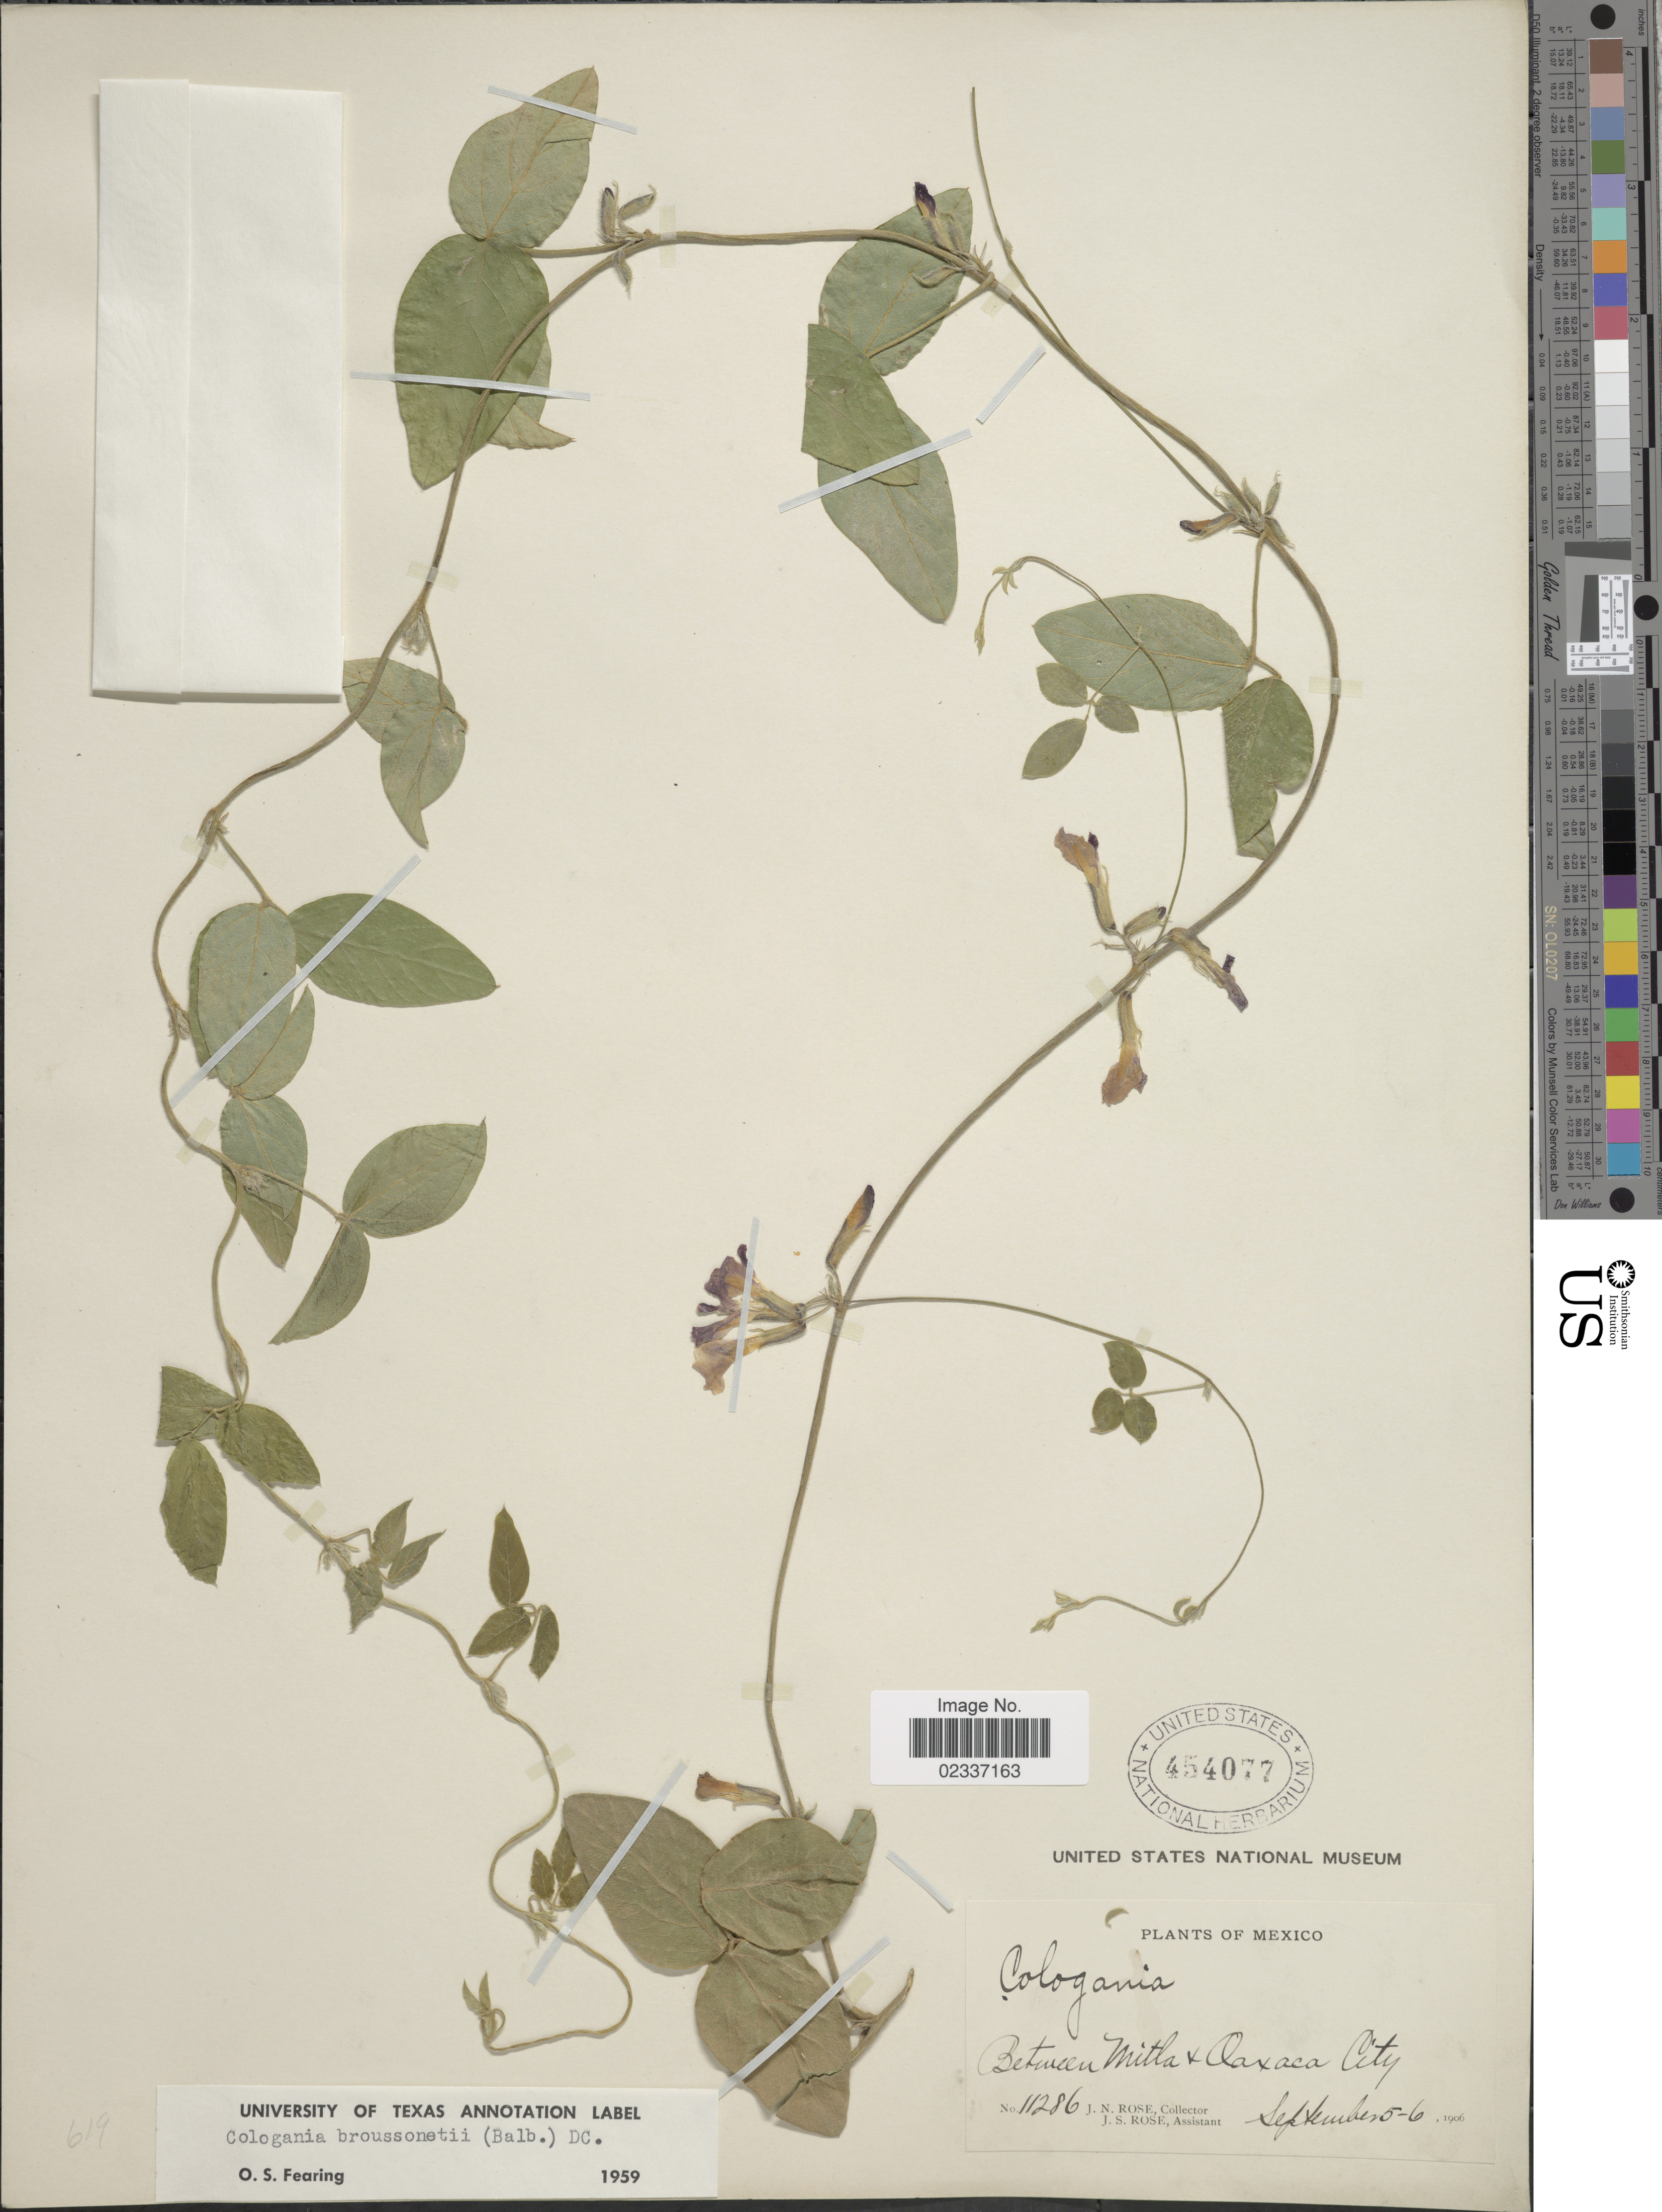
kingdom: Plantae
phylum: Tracheophyta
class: Magnoliopsida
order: Fabales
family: Fabaceae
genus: Cologania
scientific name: Cologania broussonetii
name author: (Balb.) DC.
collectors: J. N. Rose & J. S. Rose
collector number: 11286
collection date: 1906-09-05/1906-09-06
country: Mexico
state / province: Oaxaca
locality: Between Mitla & Oaxaca City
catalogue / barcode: US 454077